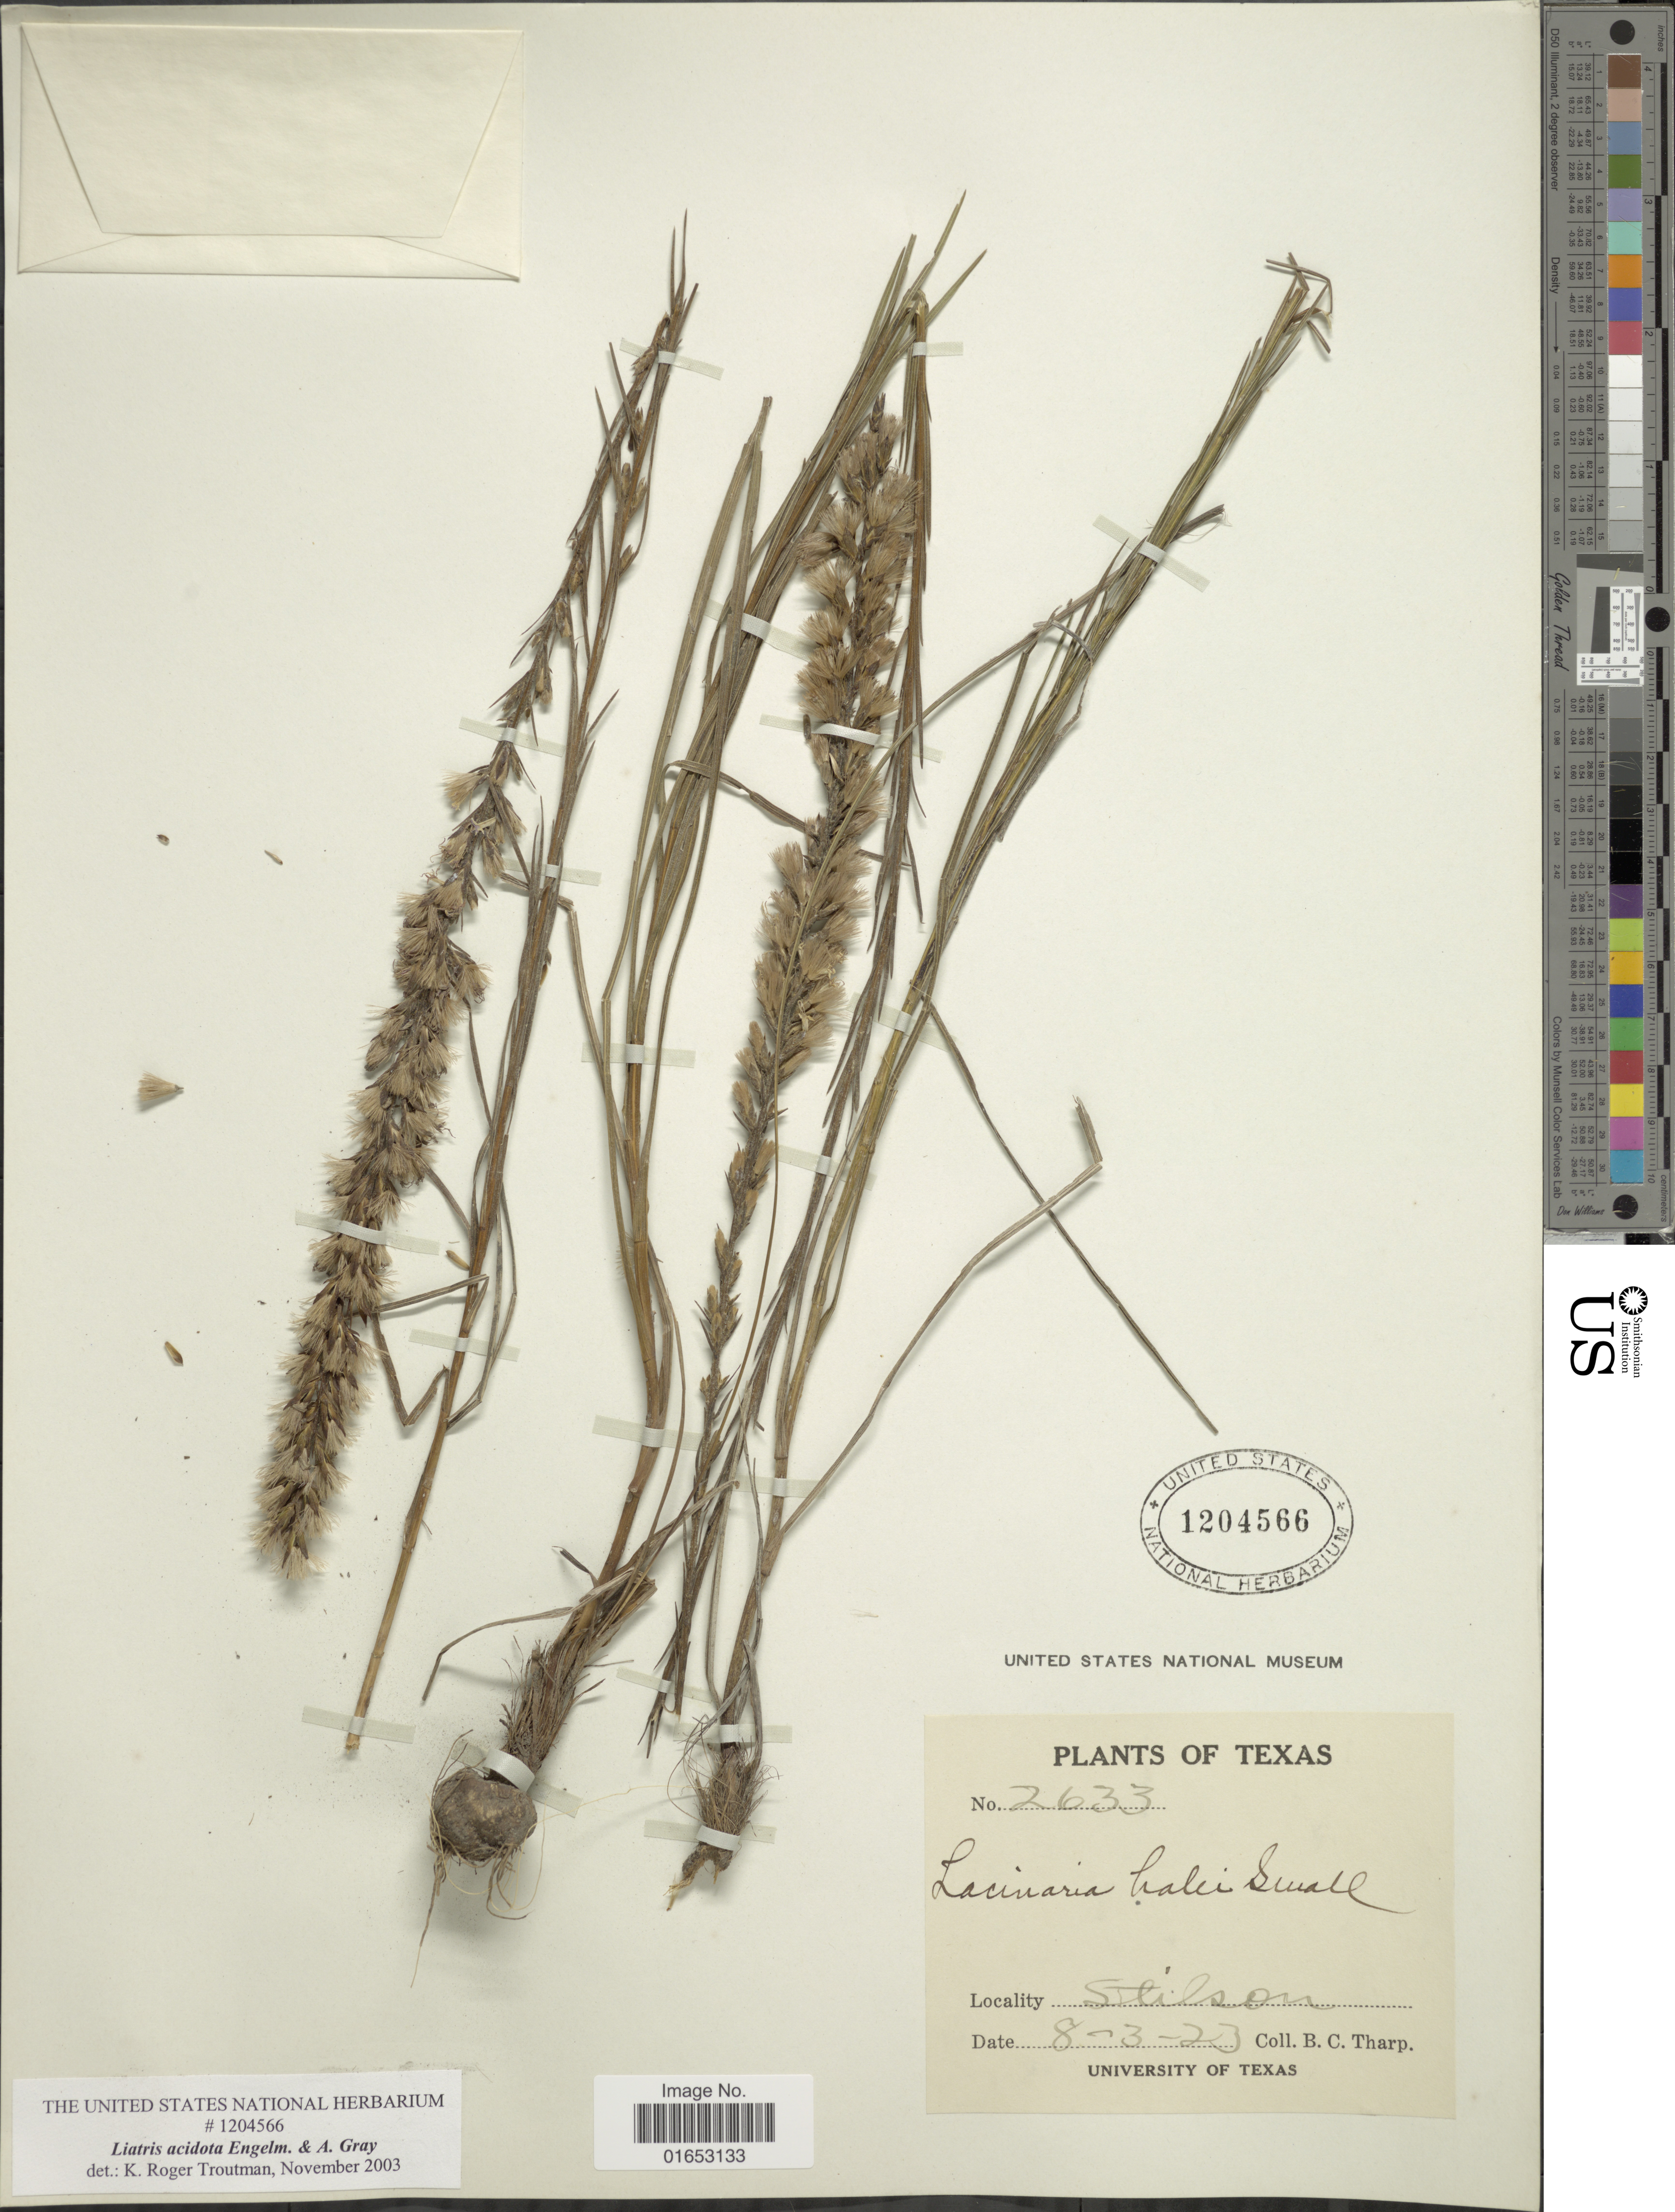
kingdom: Plantae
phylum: Tracheophyta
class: Magnoliopsida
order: Asterales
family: Asteraceae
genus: Liatris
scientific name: Liatris acidota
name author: Engelm. & A. Gray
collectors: B. C. Tharp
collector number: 2633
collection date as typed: Transcribed d/m/y: 3/8/23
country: United States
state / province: Texas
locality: Stilson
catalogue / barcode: US 1204566